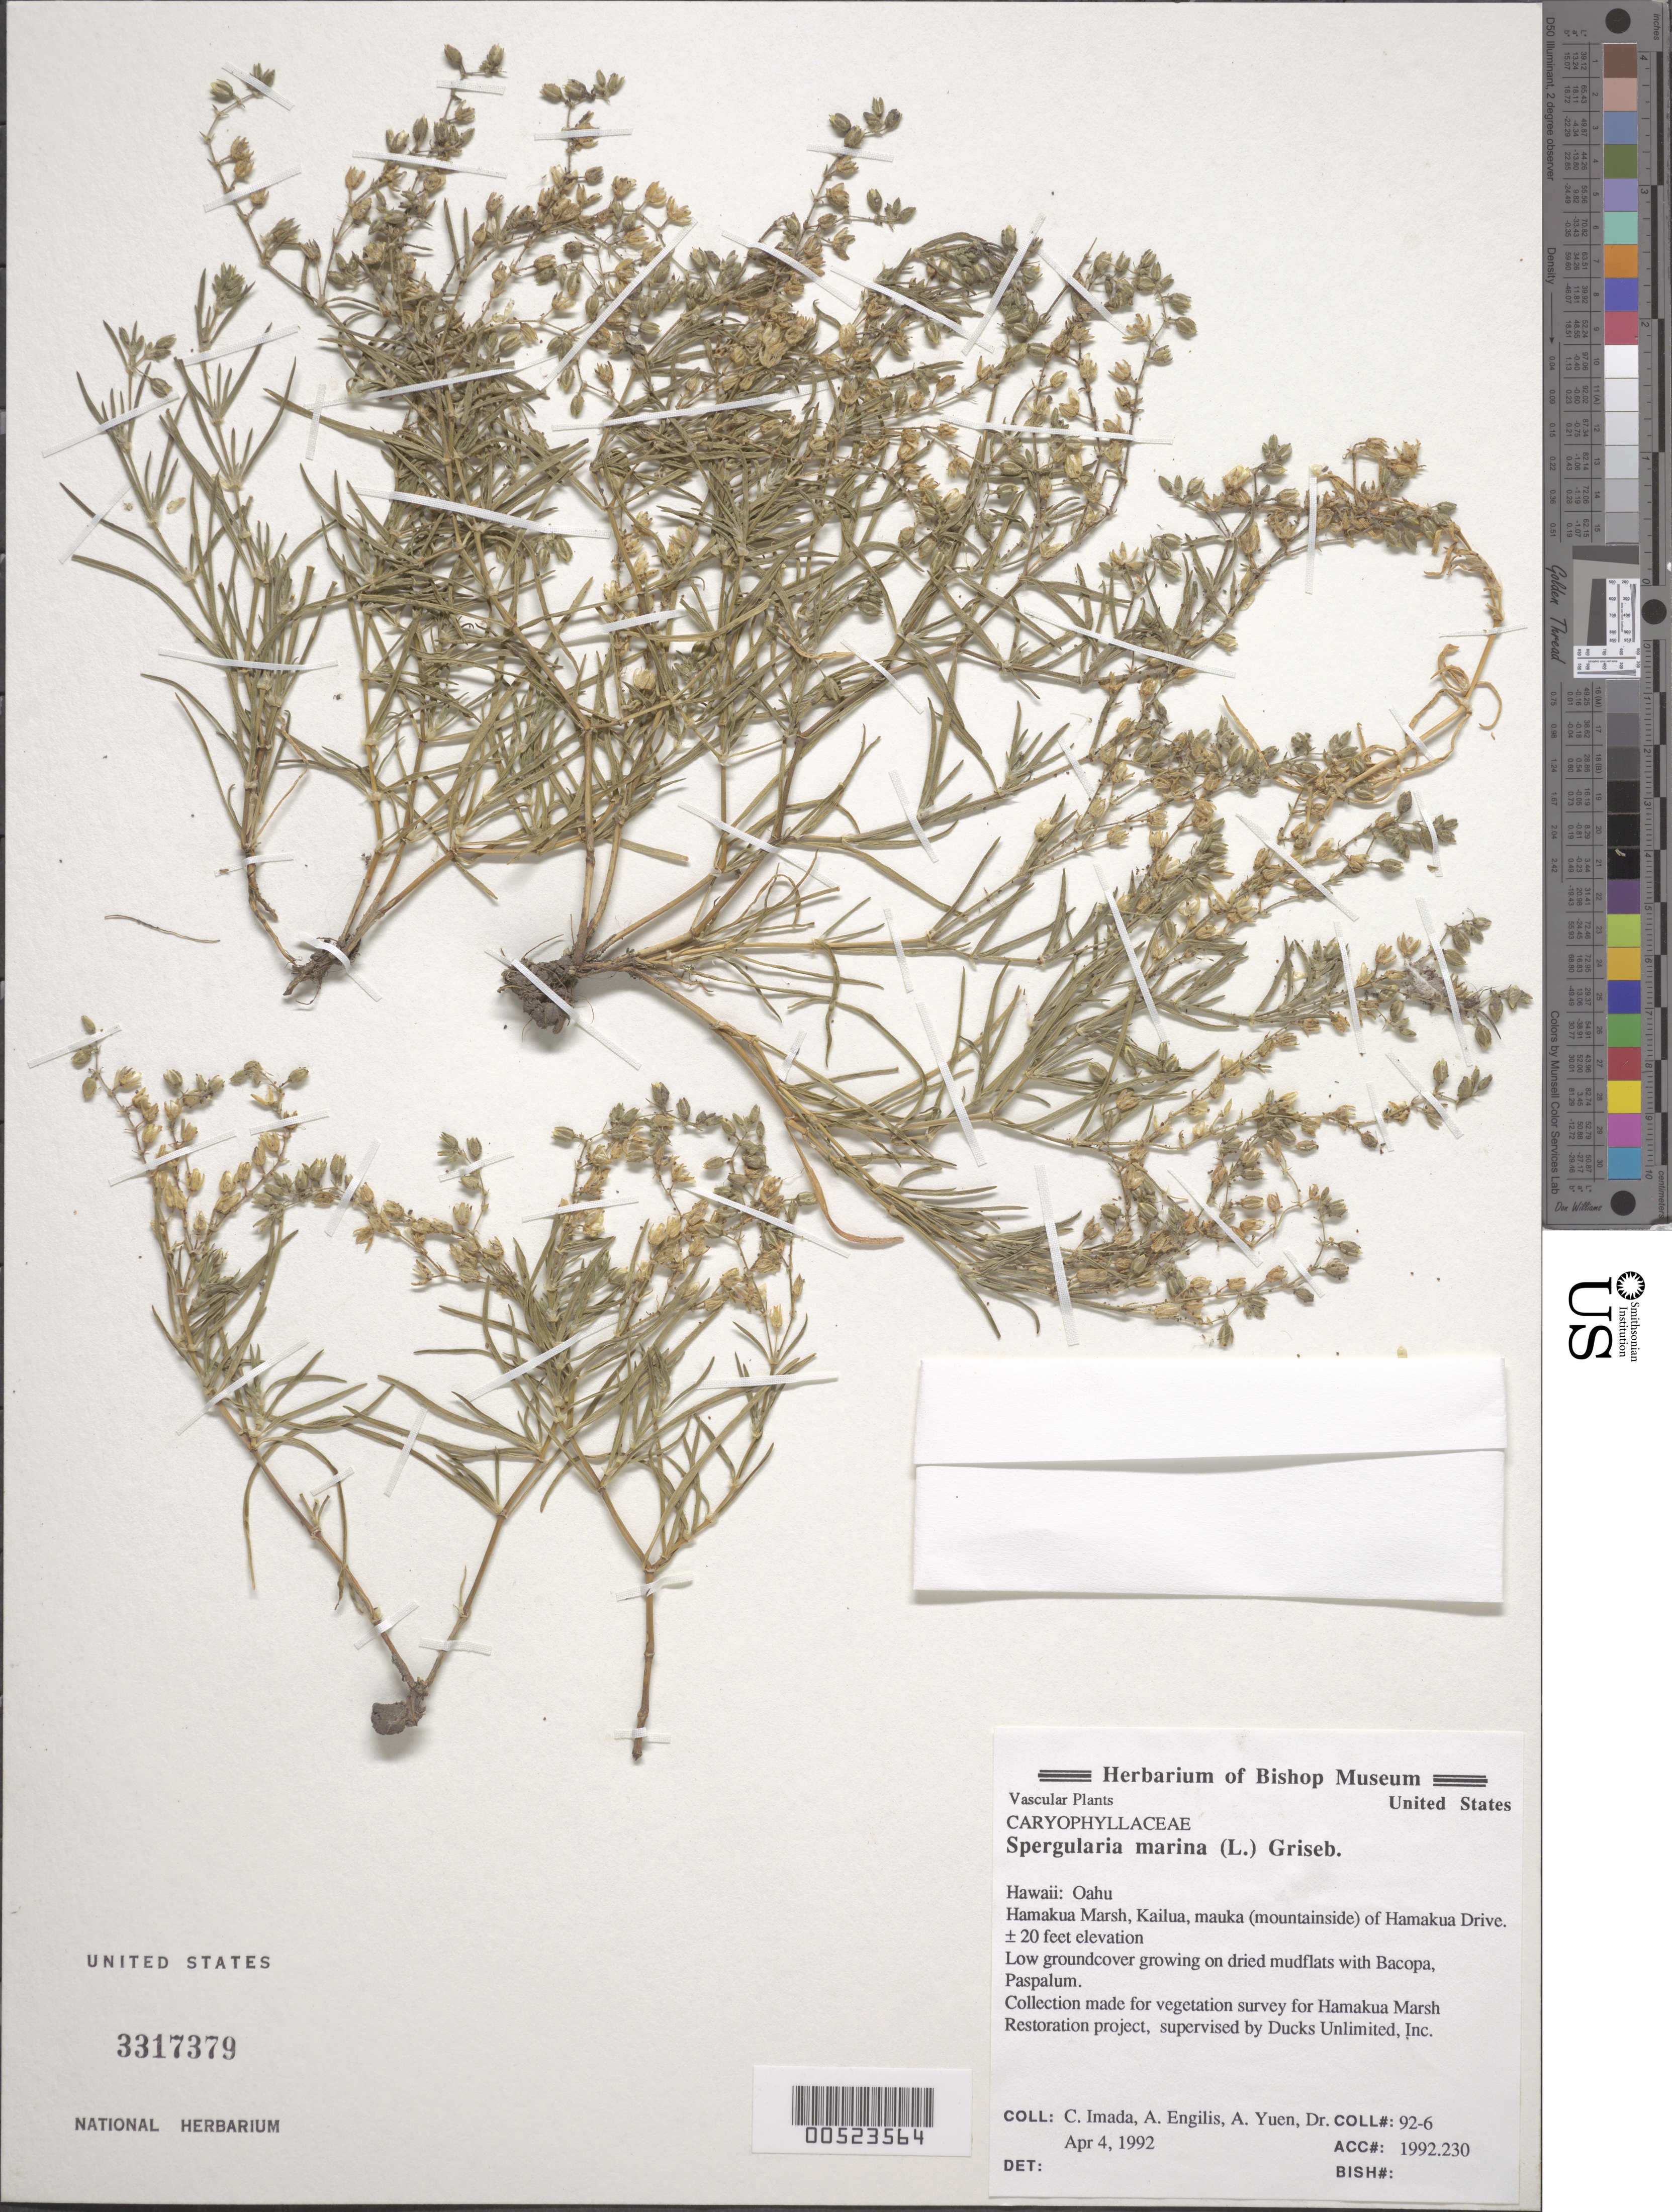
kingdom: Plantae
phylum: Tracheophyta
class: Magnoliopsida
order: Caryophyllales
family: Caryophyllaceae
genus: Spergularia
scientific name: Spergularia marina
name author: (L.) Griseb.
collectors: C. Imada, A. Engilis & A. Yuen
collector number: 92-6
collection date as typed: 4 Apr 1992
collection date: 1992-04-04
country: United States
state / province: Hawaii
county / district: Honolulu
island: Oahu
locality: Hamakua Marsh, Kailua, mauka (mountainside) of Hamakua Drive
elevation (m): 6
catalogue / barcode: US 3317379